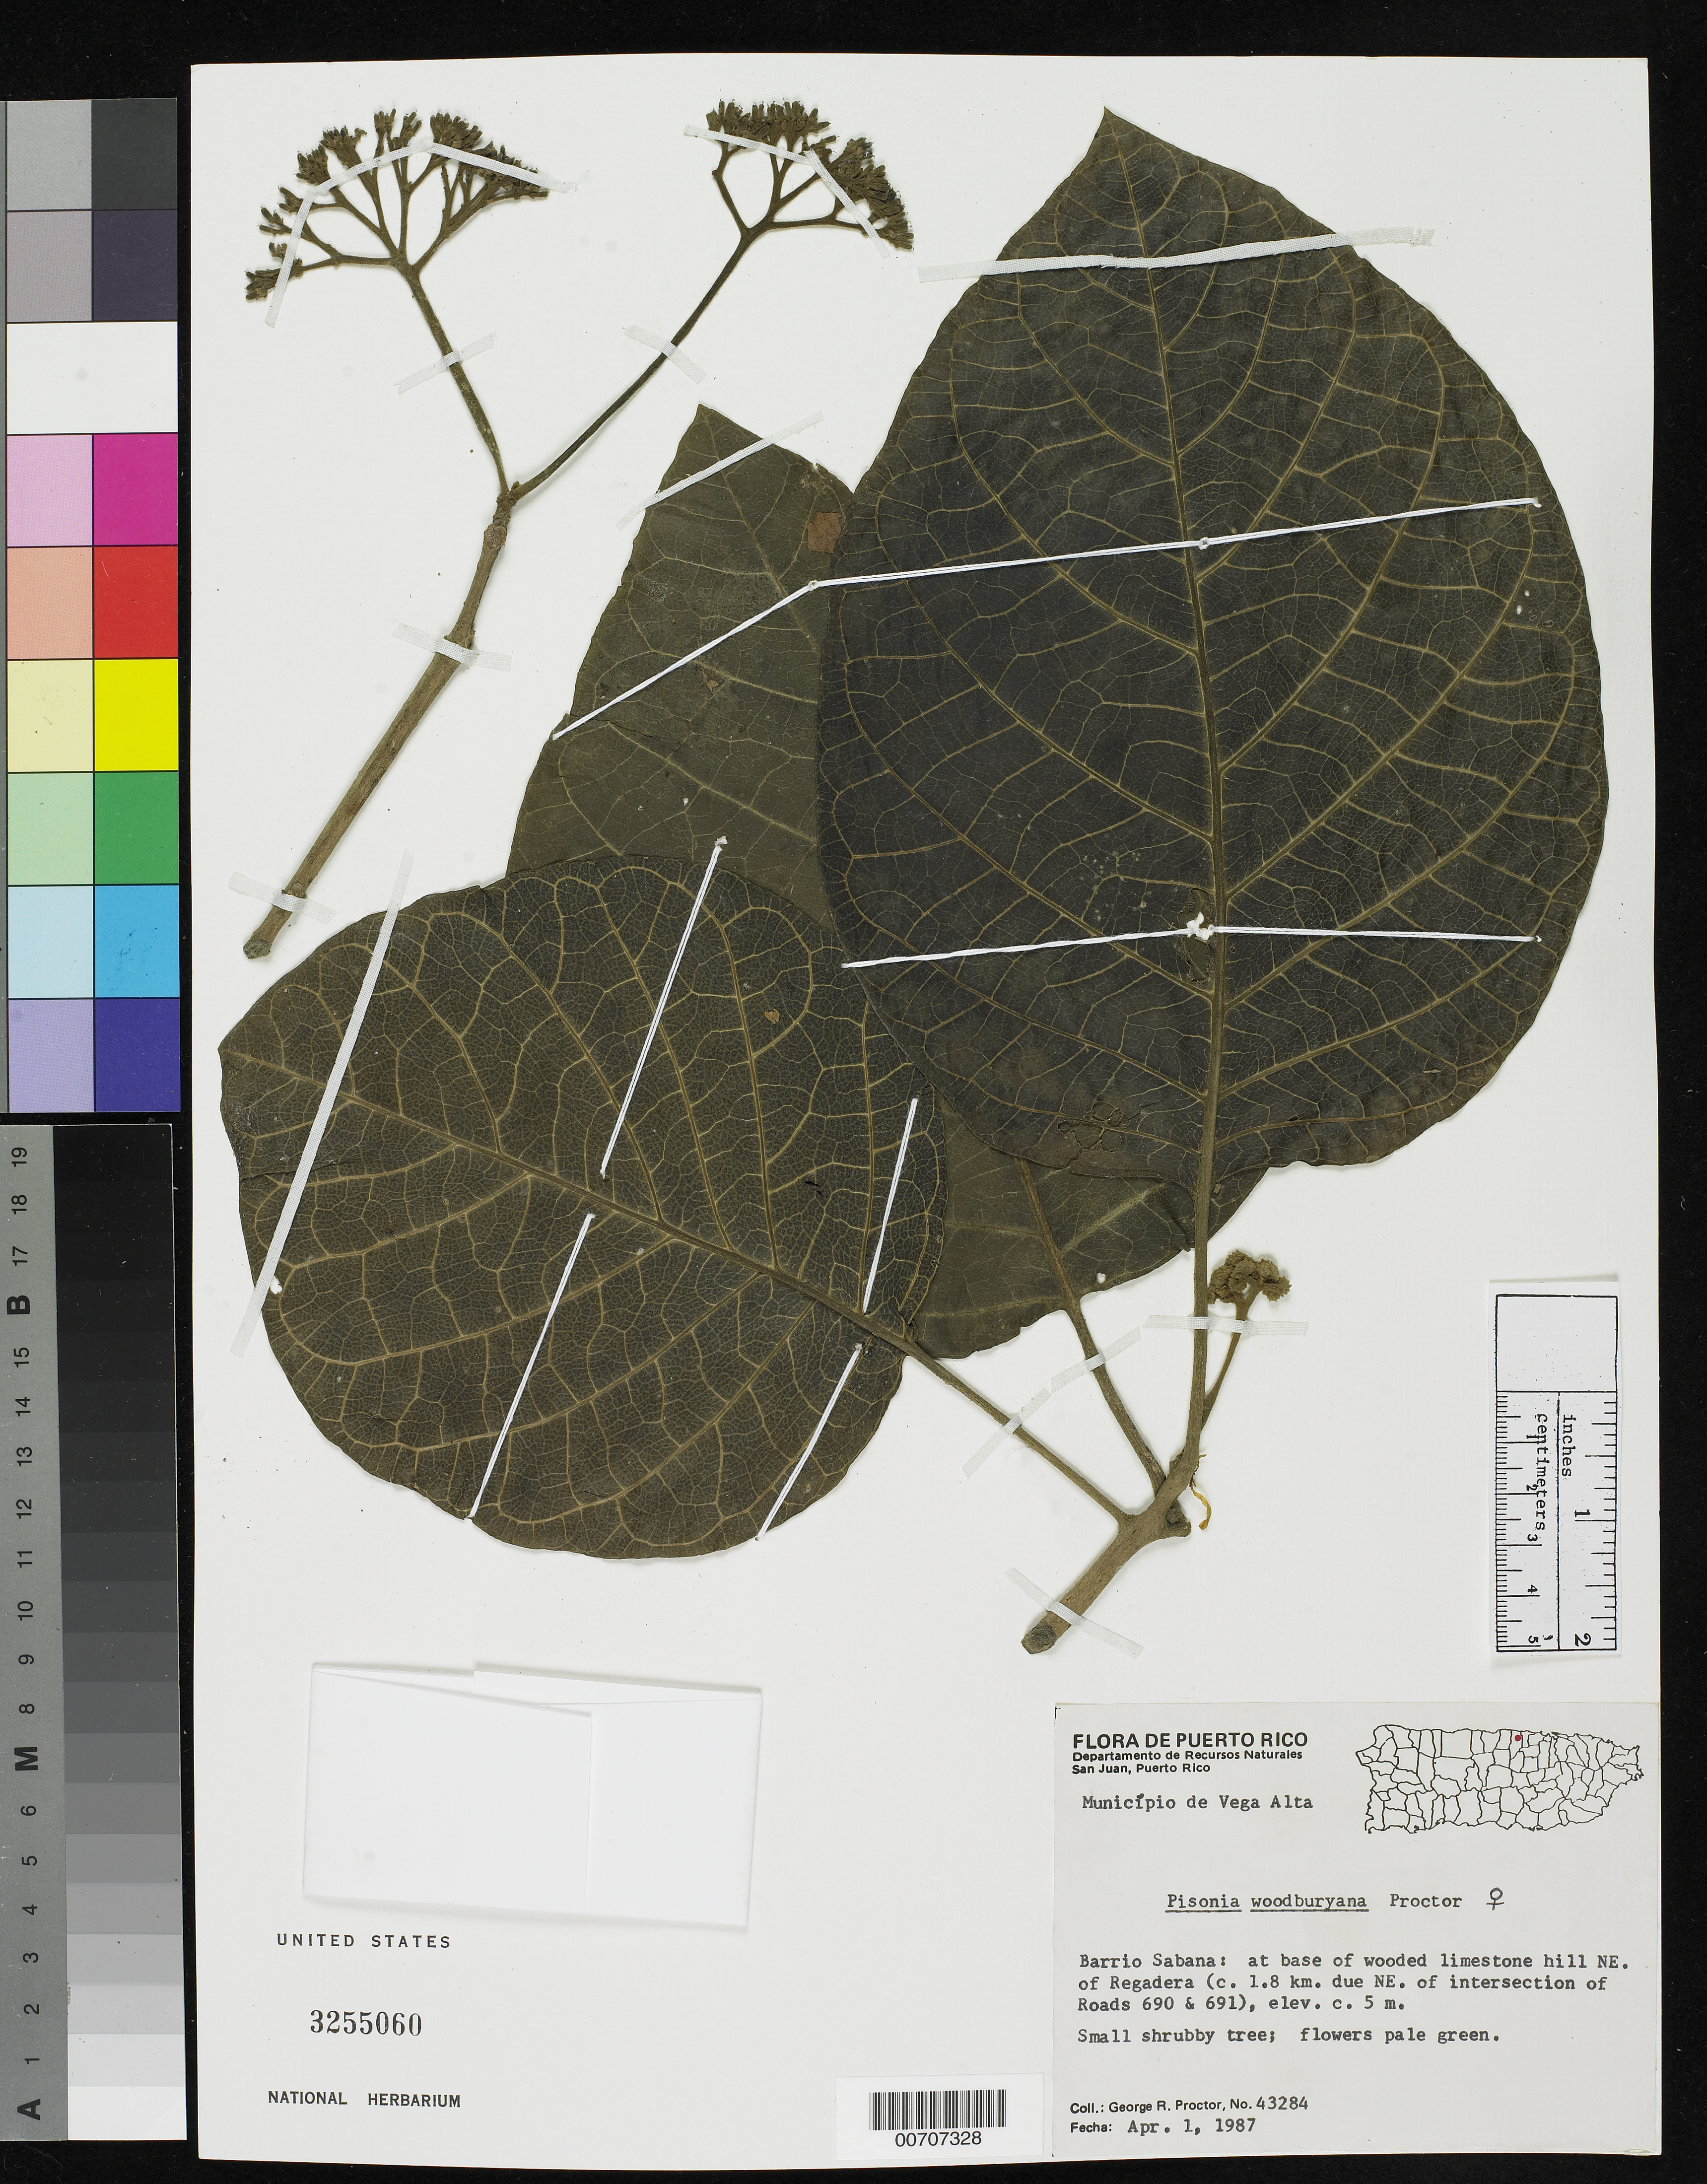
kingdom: Plantae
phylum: Tracheophyta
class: Magnoliopsida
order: Caryophyllales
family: Nyctaginaceae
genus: Pisonia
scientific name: Pisonia horneae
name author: Trejo & Caraballo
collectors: G. R. Proctor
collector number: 43284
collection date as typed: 01 Apr 1987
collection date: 1987-04-01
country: Puerto Rico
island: Greater Antilles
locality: Municipio de Vega Alta, Barrio Sabana: at base of wooded limestone hill NE of Regadera (c. 1.8 km due NE of intersection of Roads 690 & 691)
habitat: At base of wooded limestone hill.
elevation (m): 5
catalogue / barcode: US 3255060